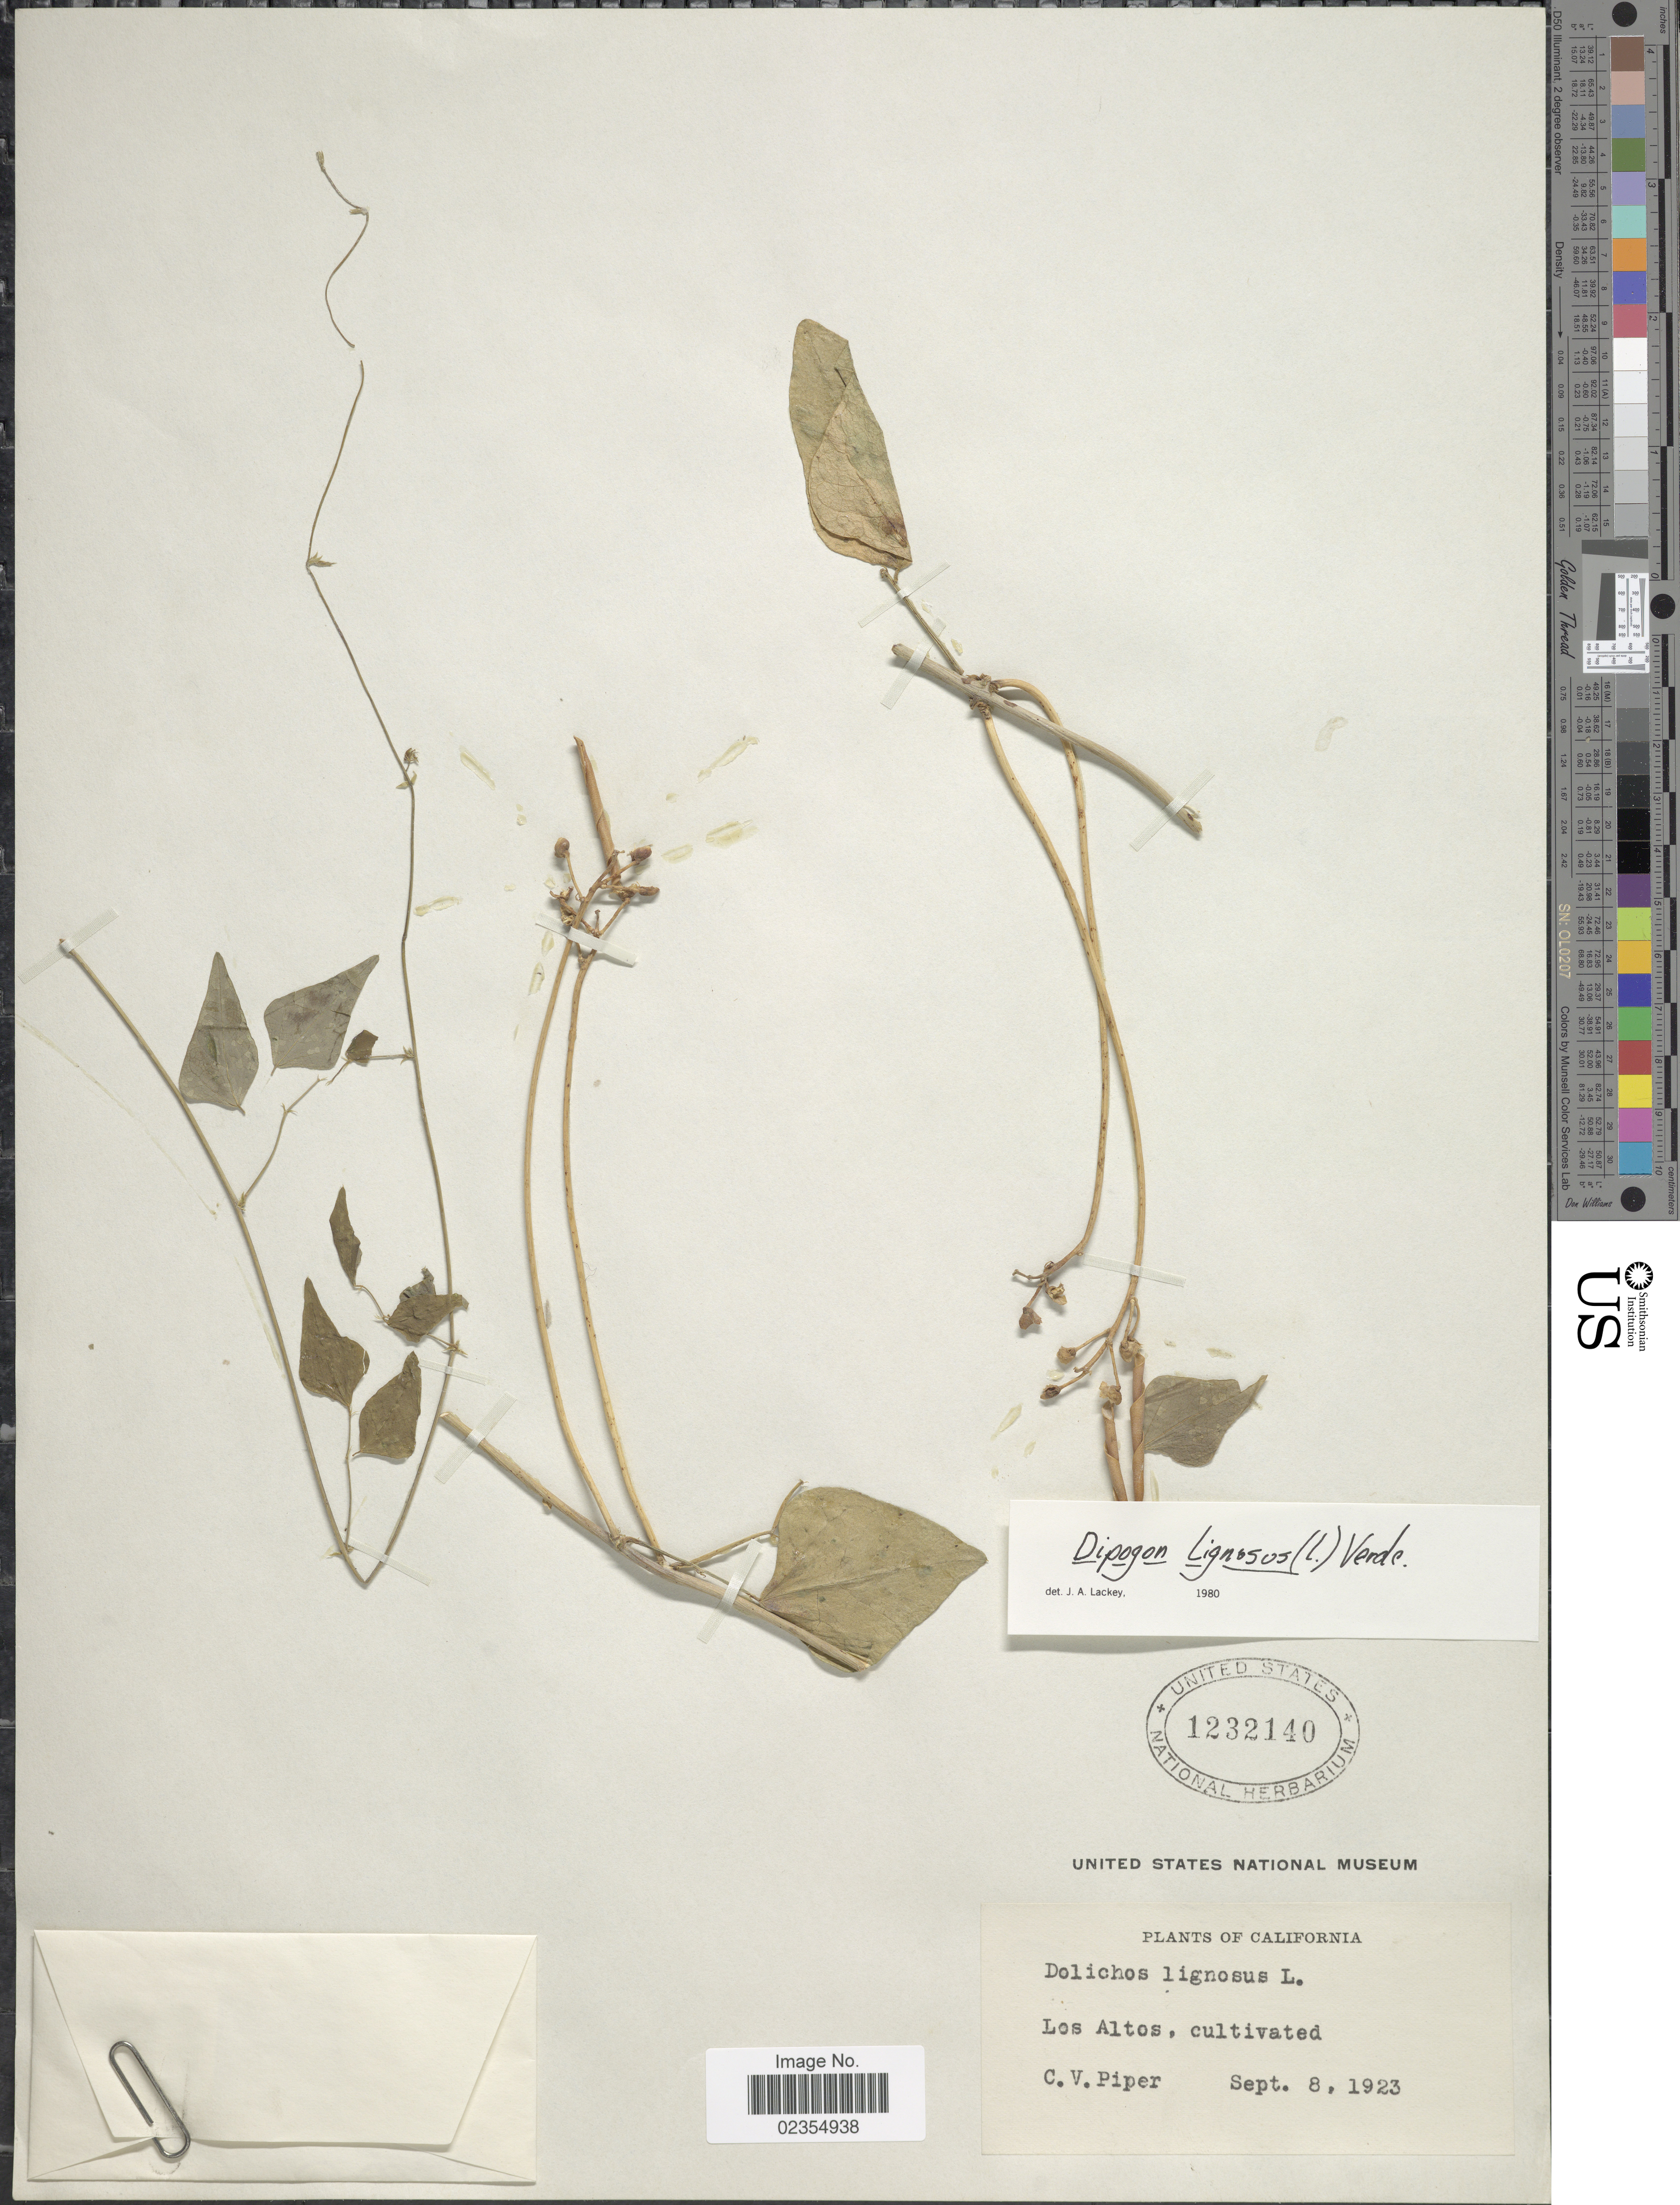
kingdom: Plantae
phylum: Tracheophyta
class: Magnoliopsida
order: Fabales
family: Fabaceae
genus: Dipogon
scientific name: Dipogon lignosus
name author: (L.) Verdc.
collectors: C. V. Piper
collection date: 1923-09-08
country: United States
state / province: California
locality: Los Altos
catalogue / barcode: US 1232140